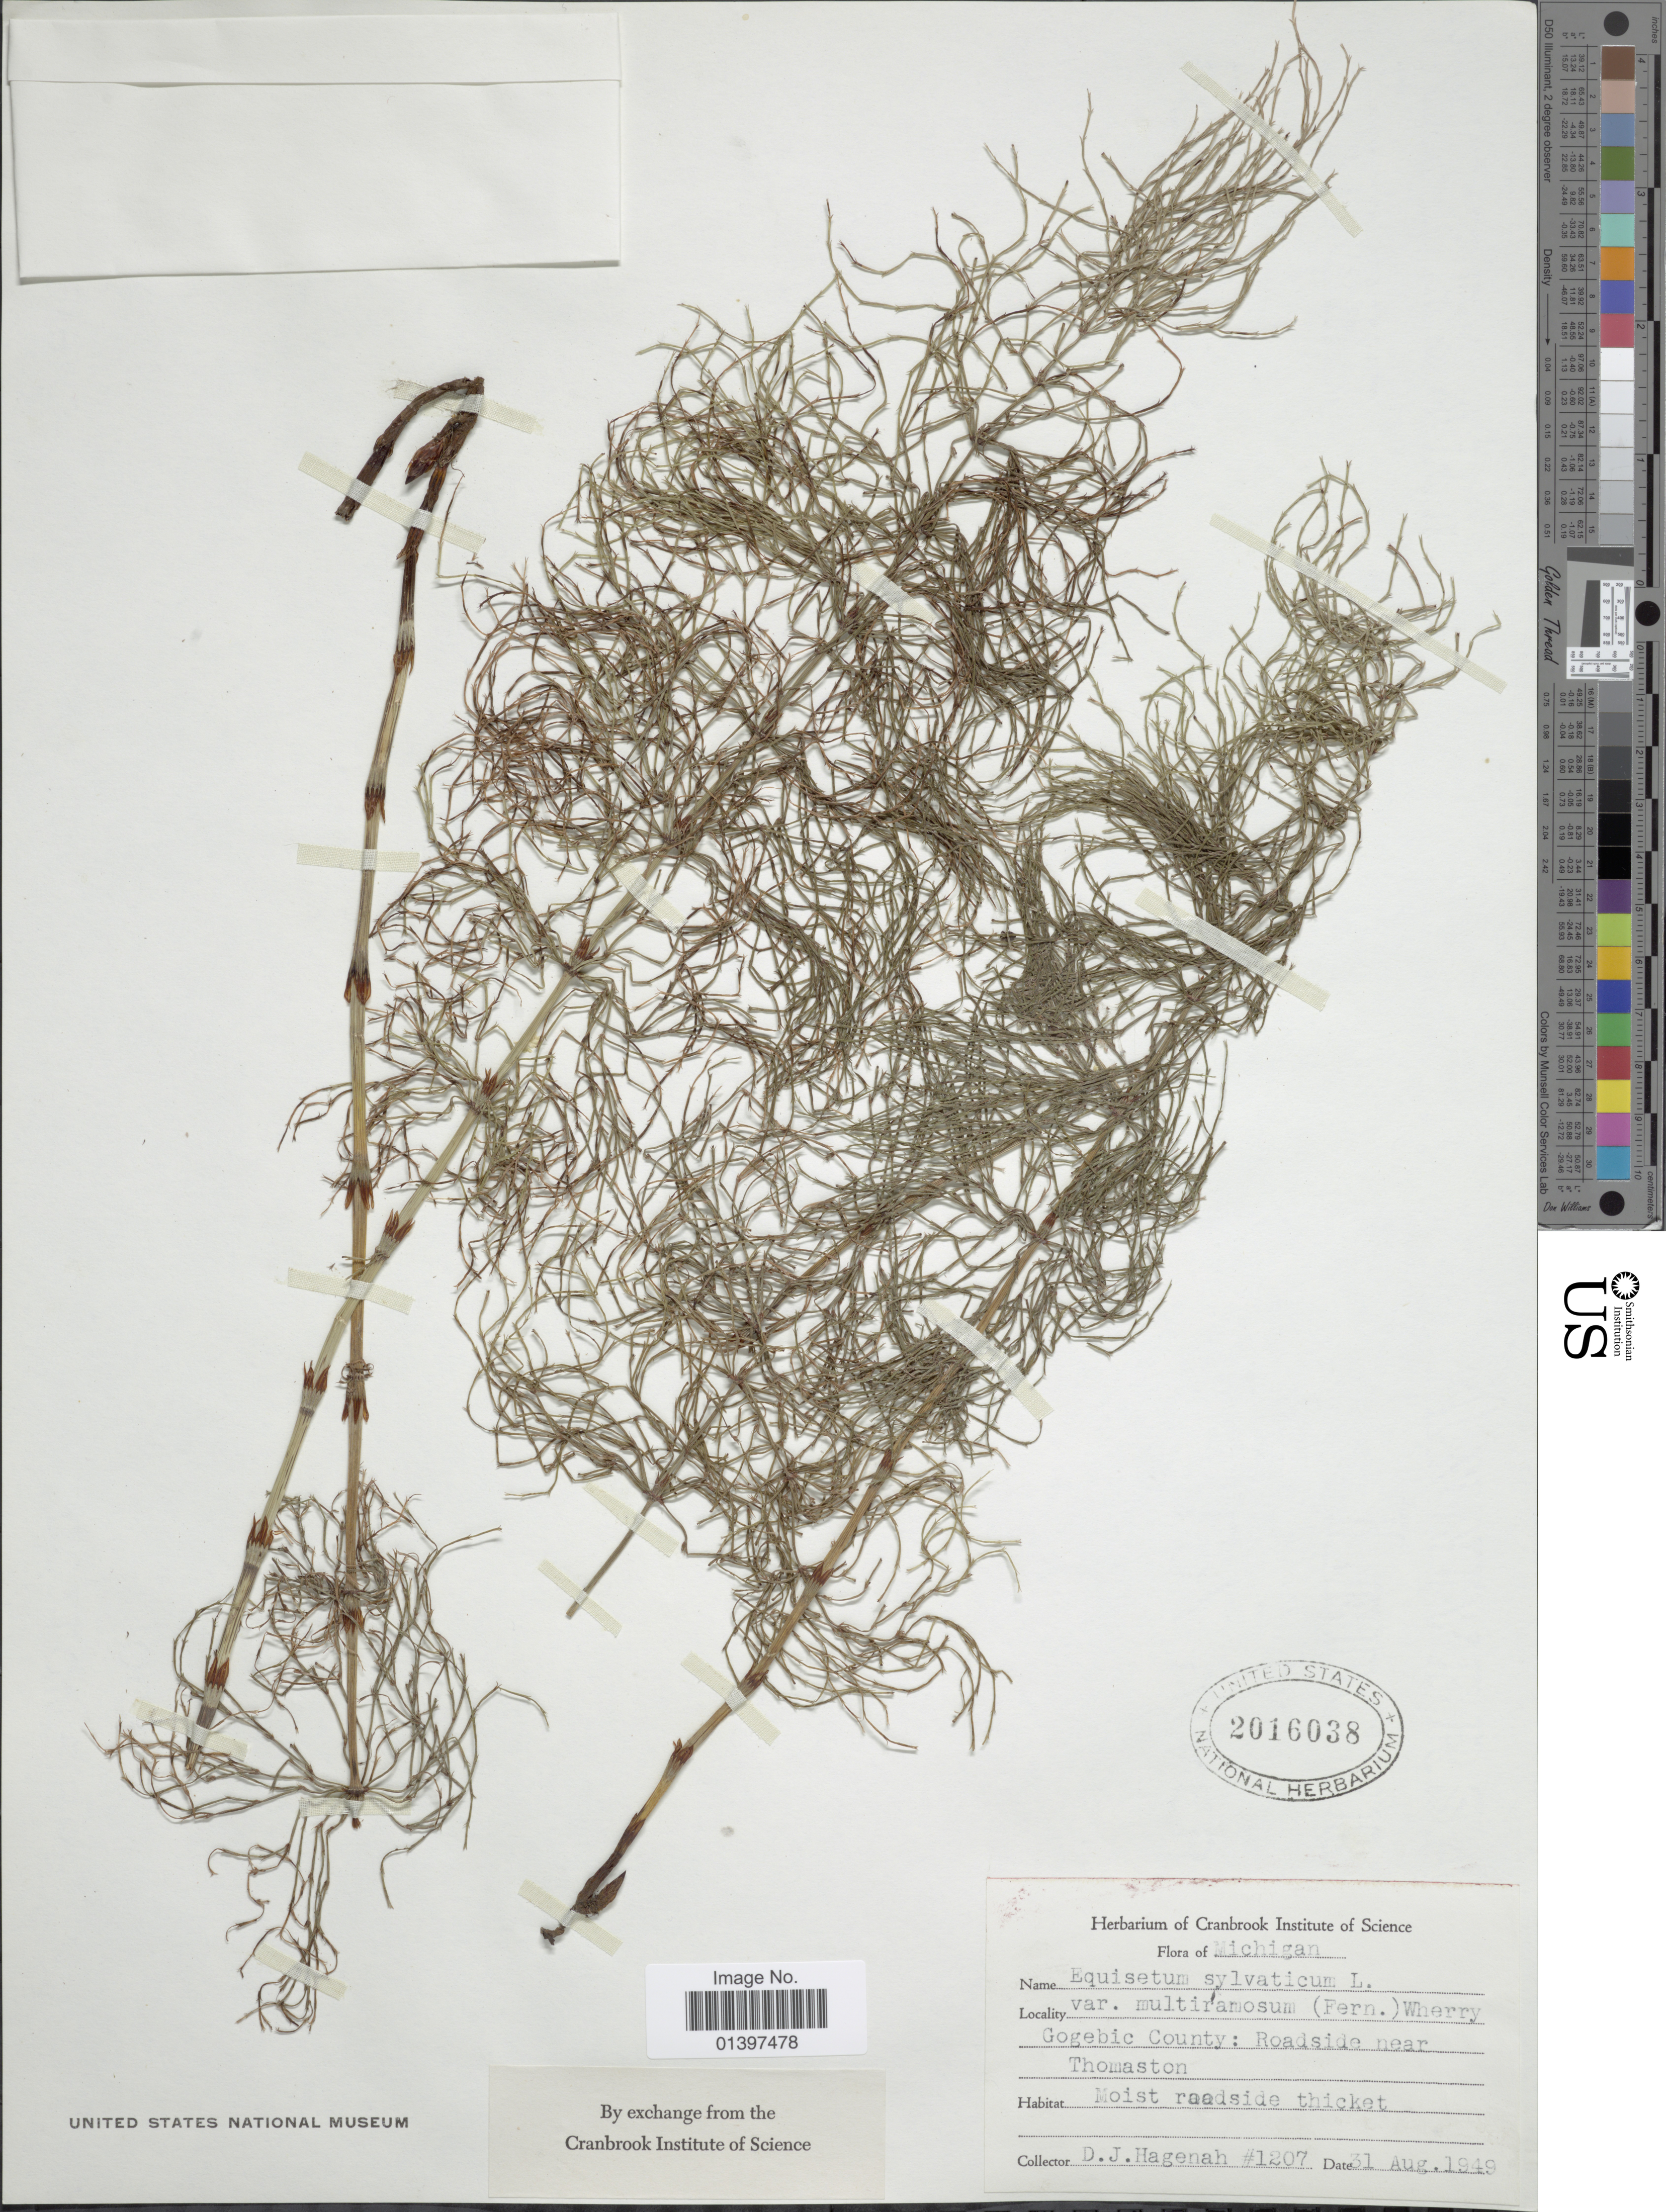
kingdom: Plantae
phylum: Tracheophyta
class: Polypodiopsida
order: Equisetales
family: Equisetaceae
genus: Equisetum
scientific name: Equisetum sylvaticum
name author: L.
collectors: D. Hagenah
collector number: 1207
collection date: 1949-08-31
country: United States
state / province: Michigan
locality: Gogebic County: Roadside near Thomaston, moist roadside thicket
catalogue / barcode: US 2016038